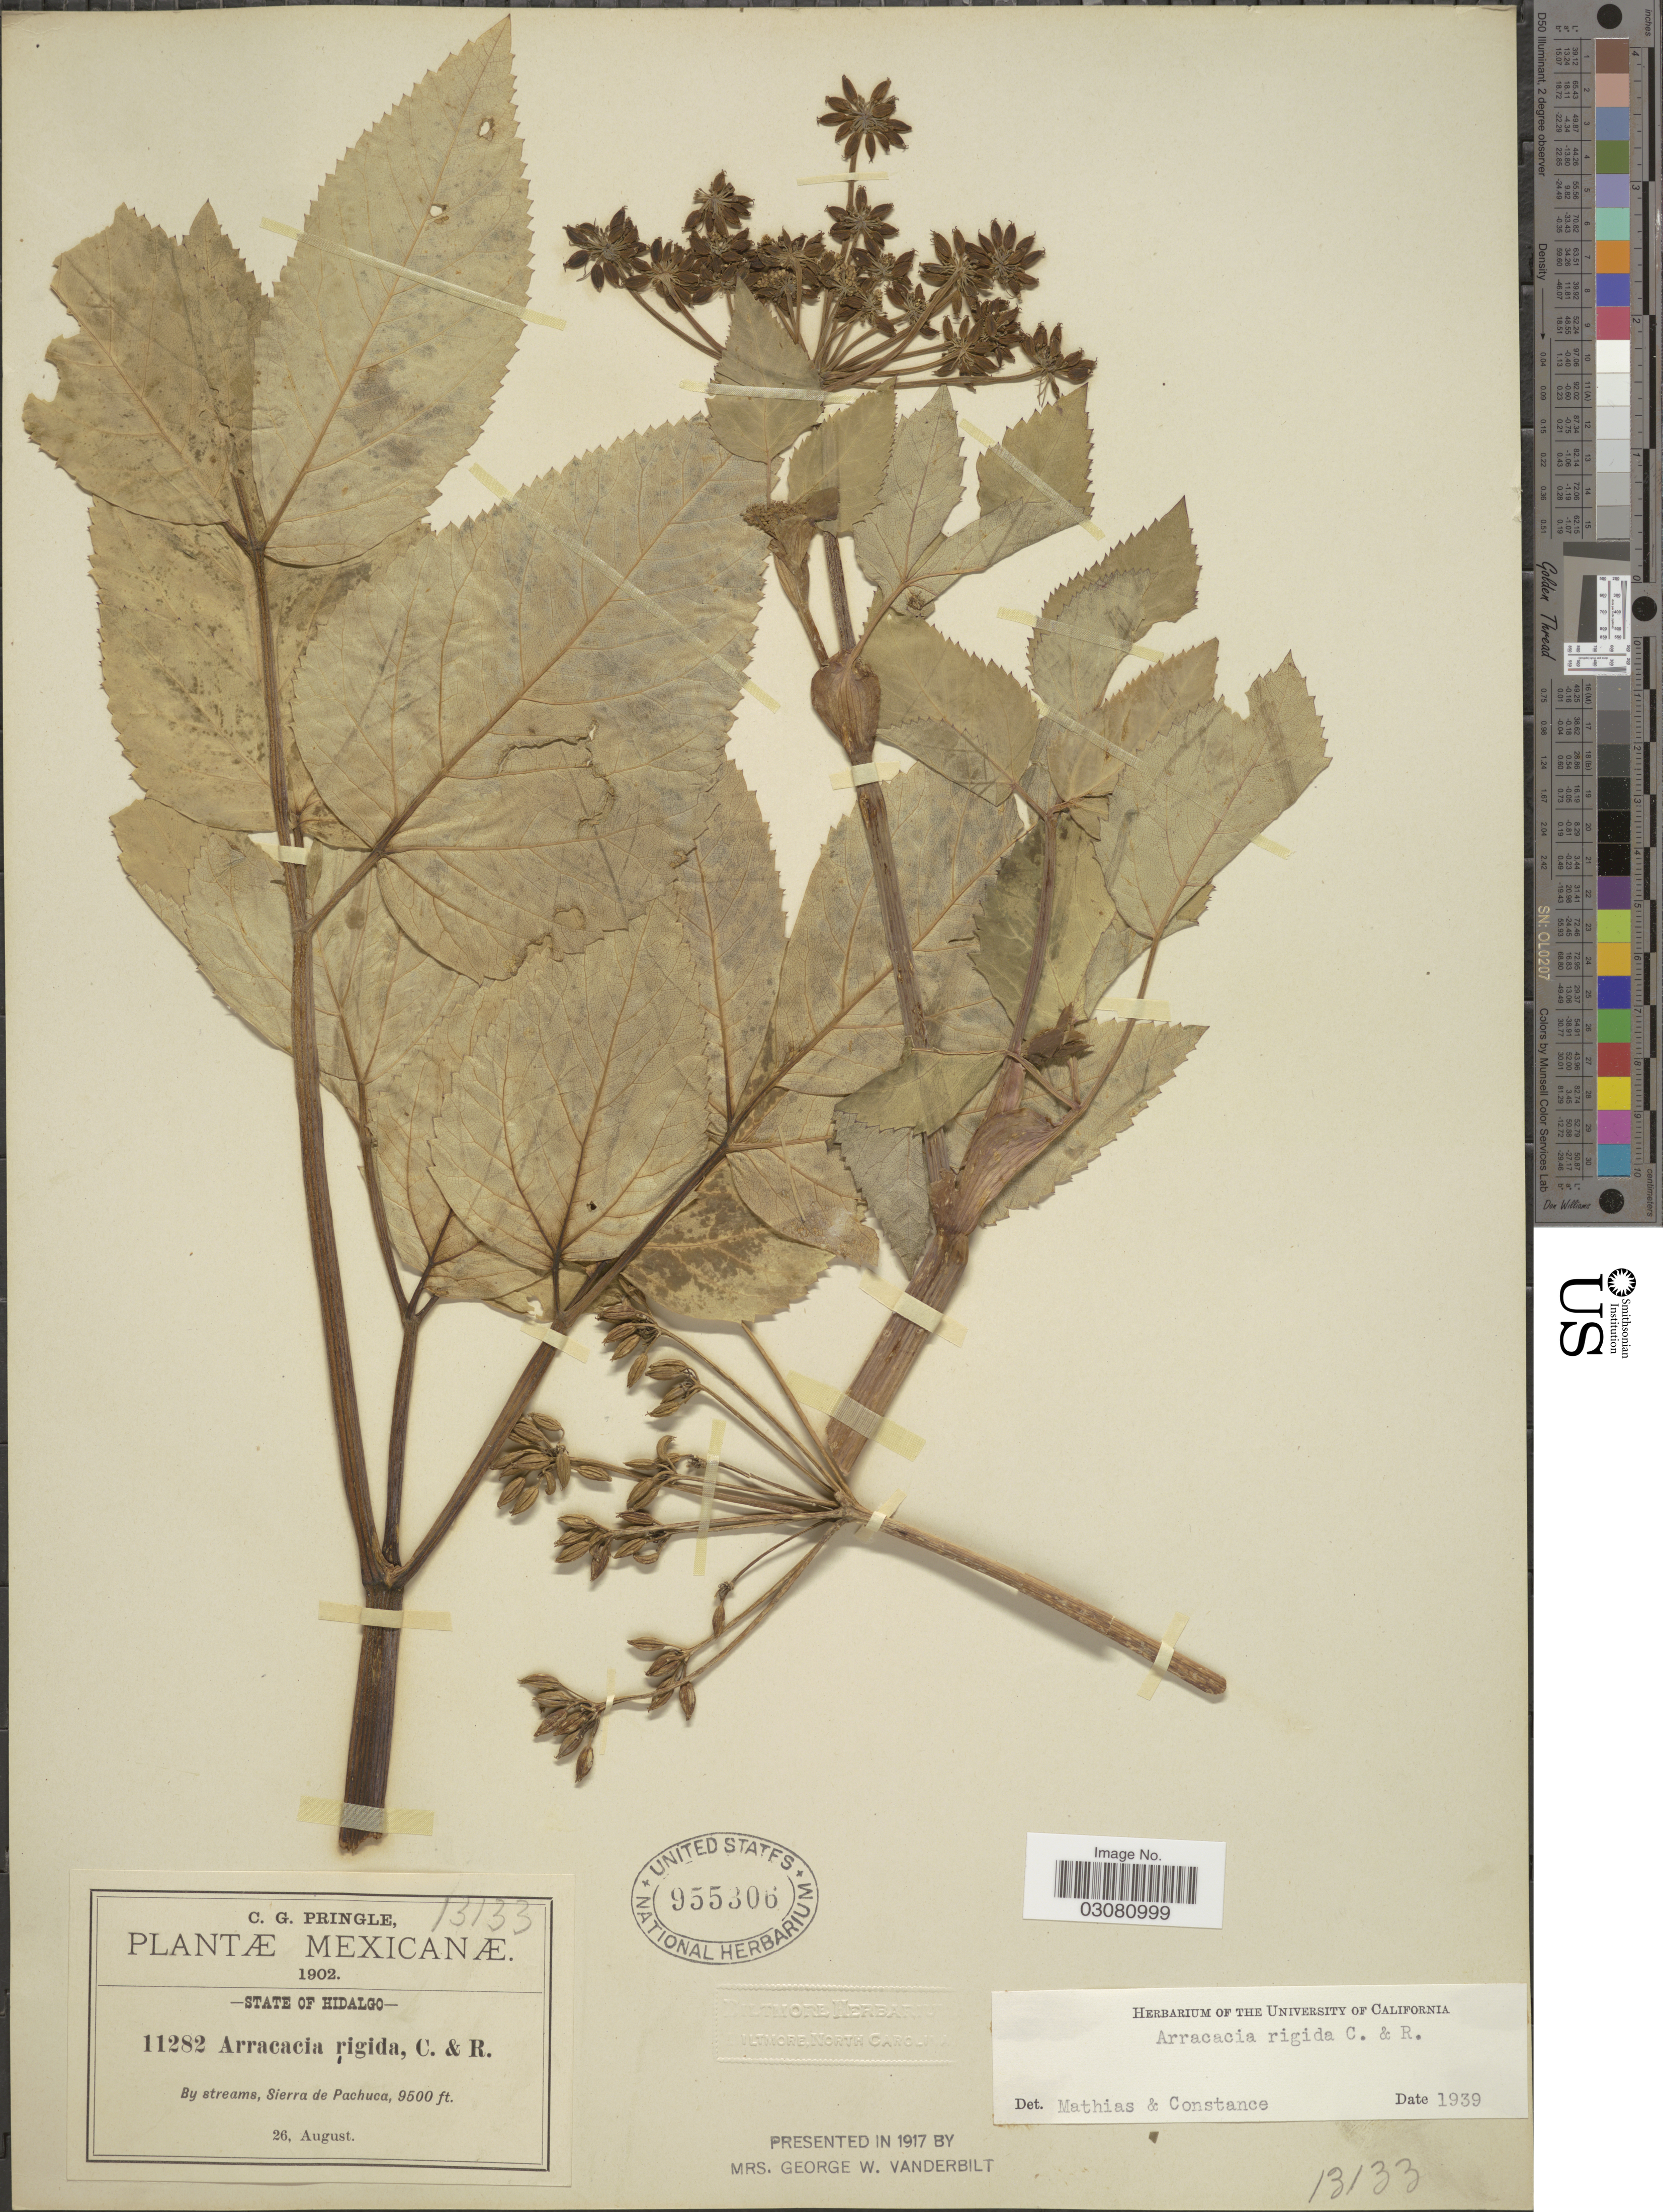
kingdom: Plantae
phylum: Tracheophyta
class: Magnoliopsida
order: Apiales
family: Apiaceae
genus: Arracacia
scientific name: Arracacia rigida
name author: J.M. Coult. & Rose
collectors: C. G. Pringle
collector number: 11282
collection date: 1902-08-26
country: Mexico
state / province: Hidalgo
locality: By streams, Sierra de Pachuca.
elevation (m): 2896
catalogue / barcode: US 955306